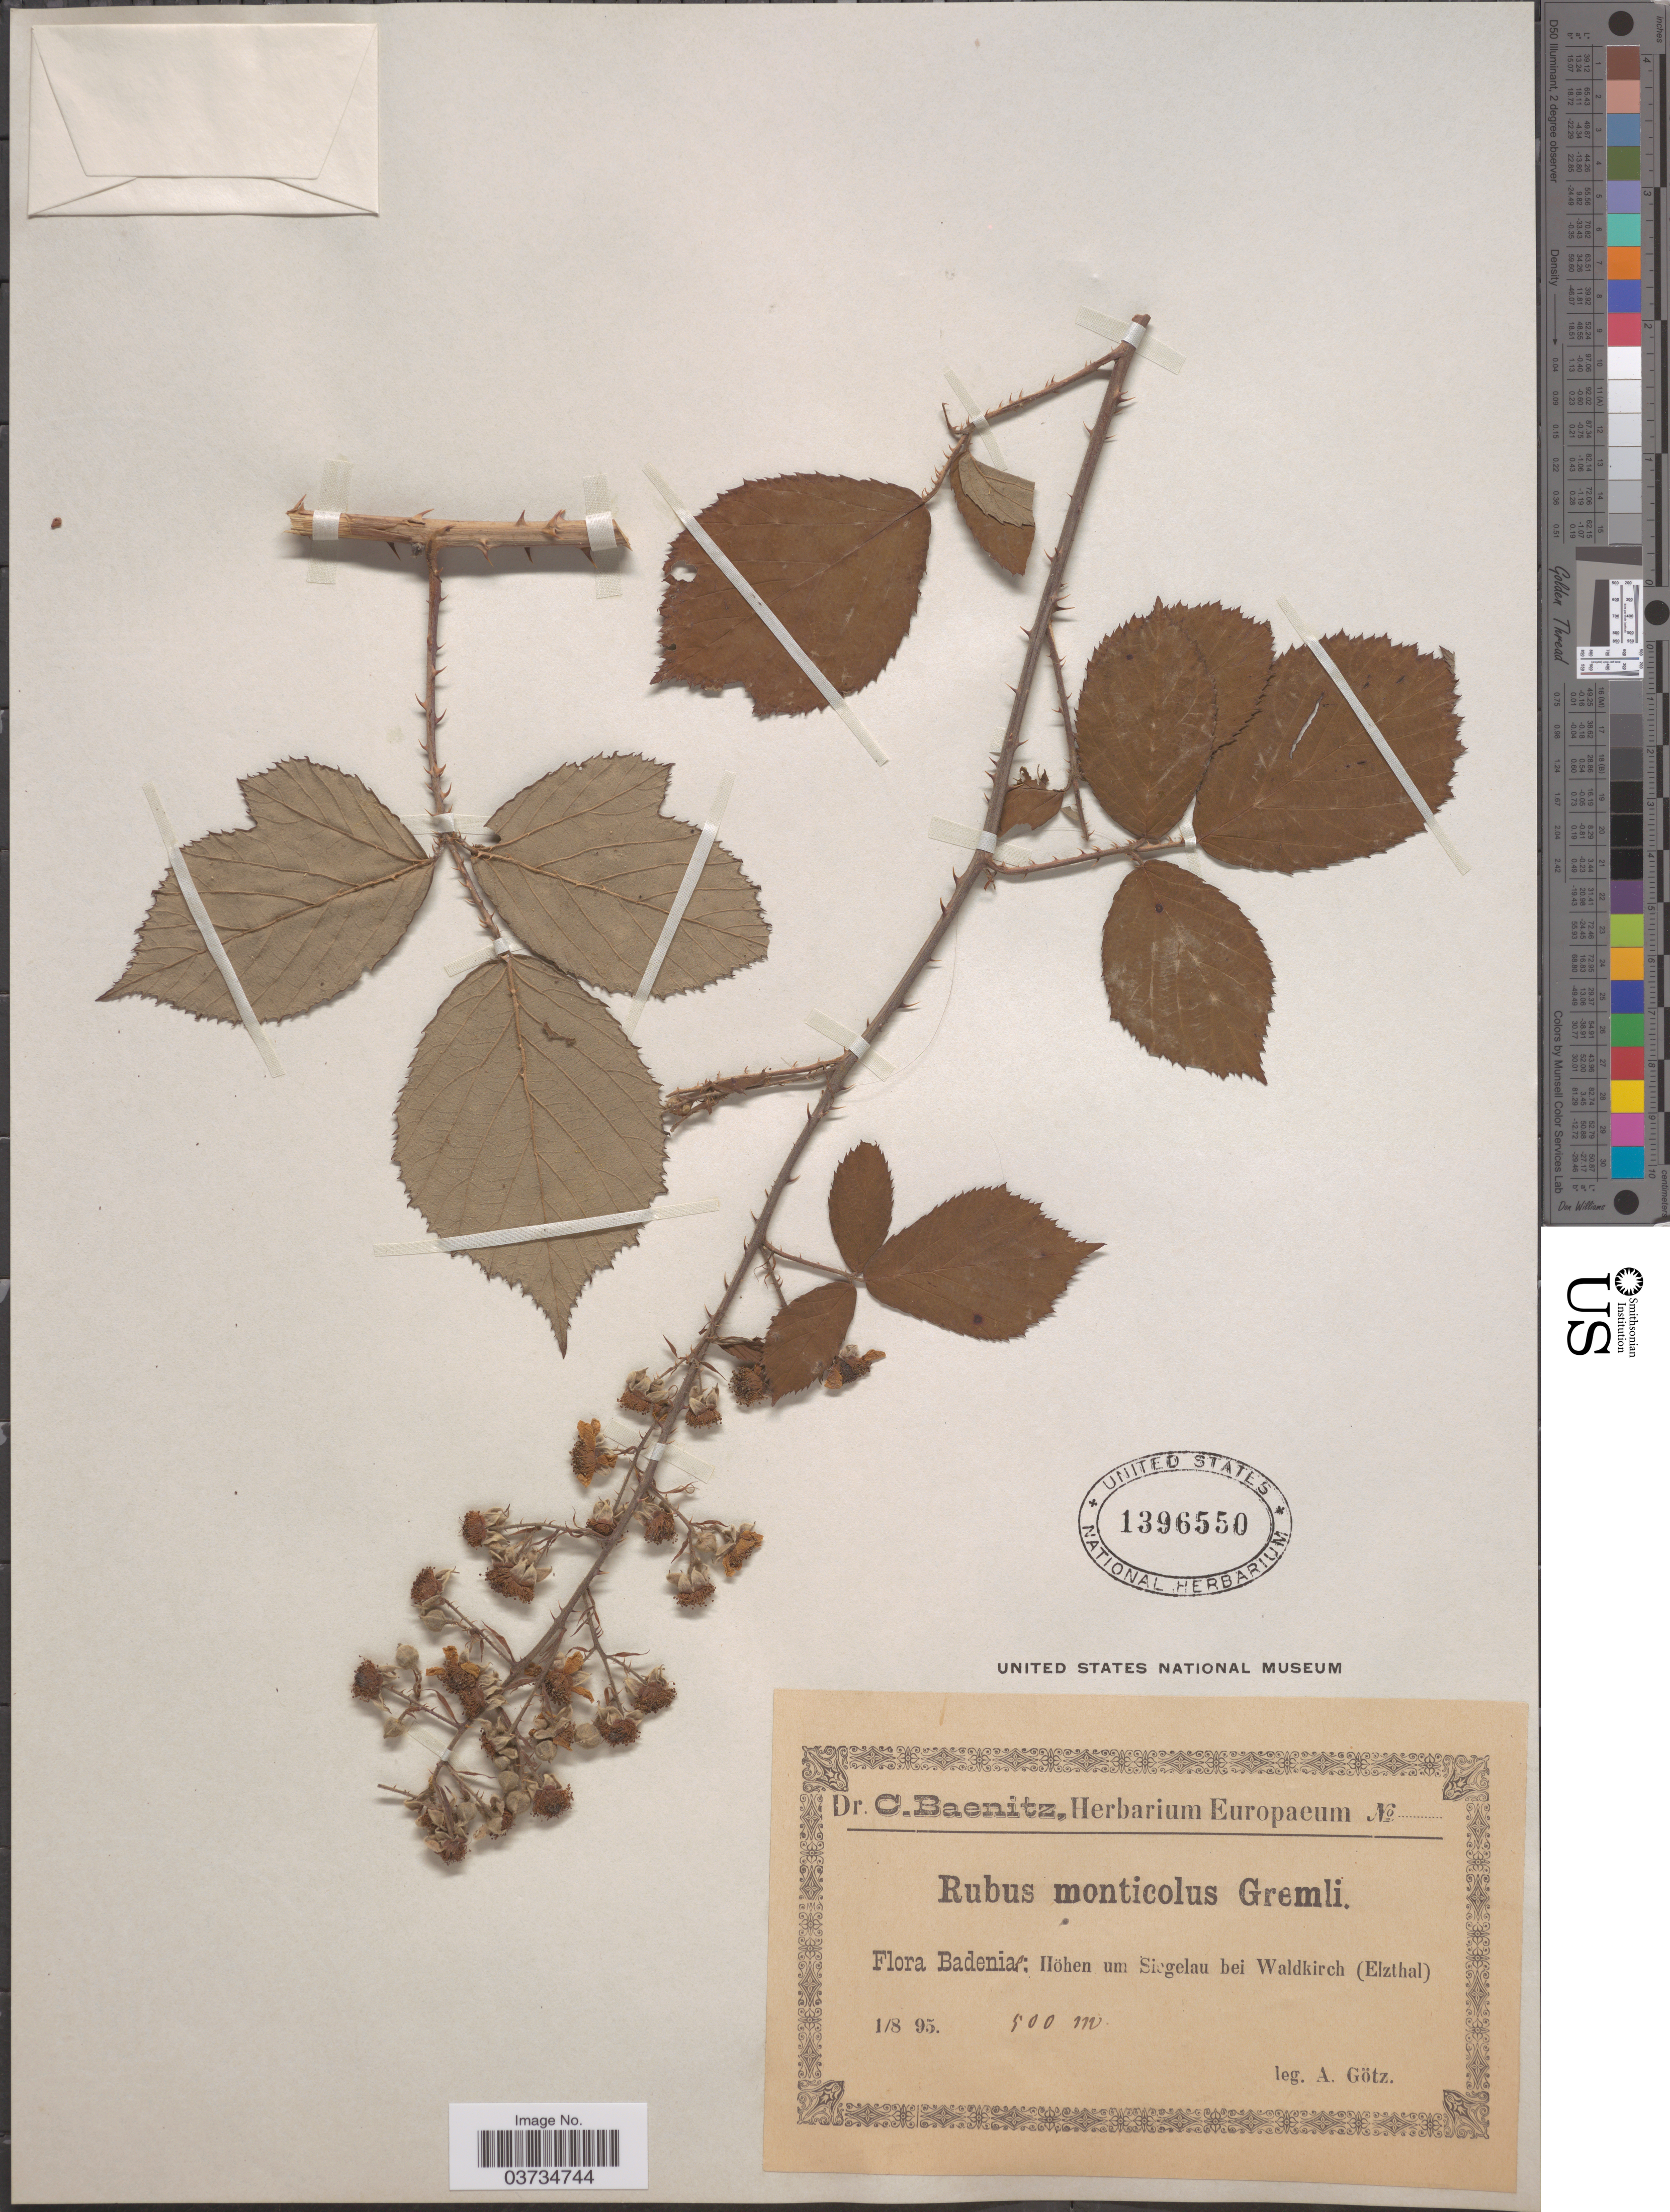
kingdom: Plantae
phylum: Tracheophyta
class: Magnoliopsida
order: Rosales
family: Rosaceae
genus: Rubus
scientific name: Rubus monticolus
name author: Boulay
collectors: A. Götz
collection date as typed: Transcribed d/m/y: 1/8/95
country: Germany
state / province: Baden-Württemberg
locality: Badeniae: Höhen um Siegelau bei Waldkirch (Elzthal).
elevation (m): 500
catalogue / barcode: US 1396550